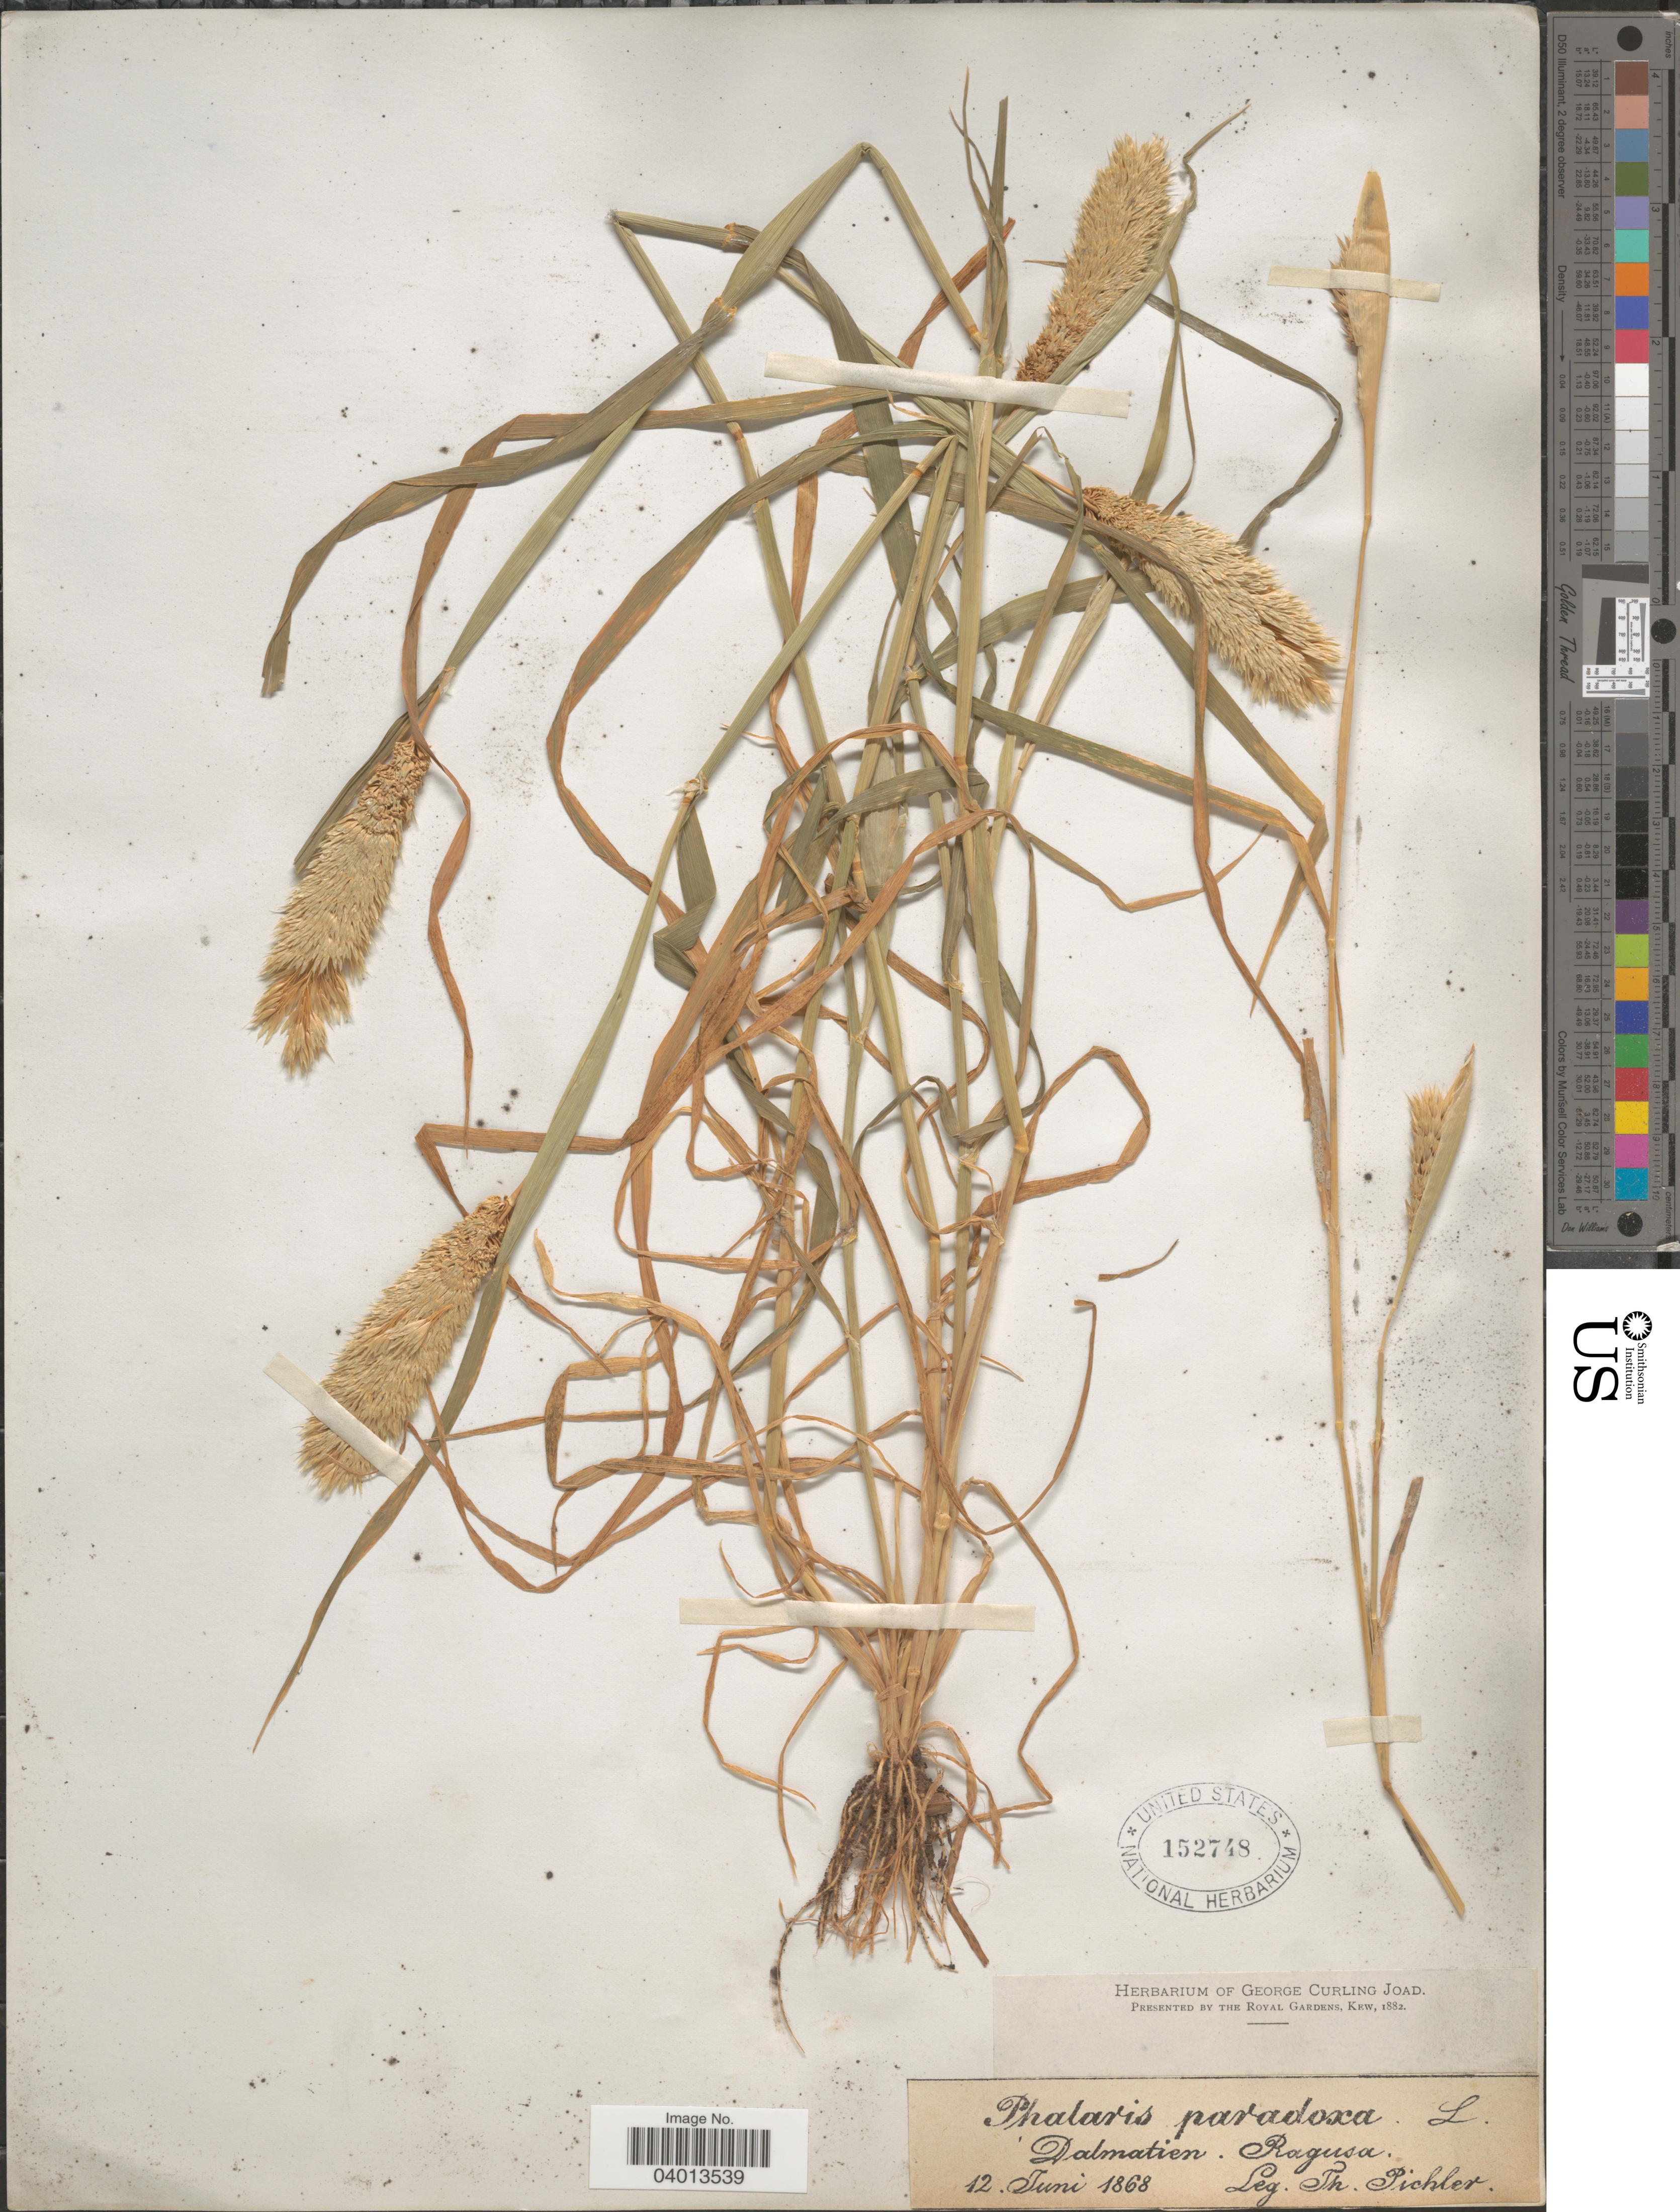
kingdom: Plantae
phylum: Tracheophyta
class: Liliopsida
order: Poales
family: Poaceae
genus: Phalaris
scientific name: Phalaris paradoxa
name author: L.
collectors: T. Pichler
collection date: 1868-06-12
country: Croatia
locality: Dalmation. Ragusa.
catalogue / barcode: US 152748